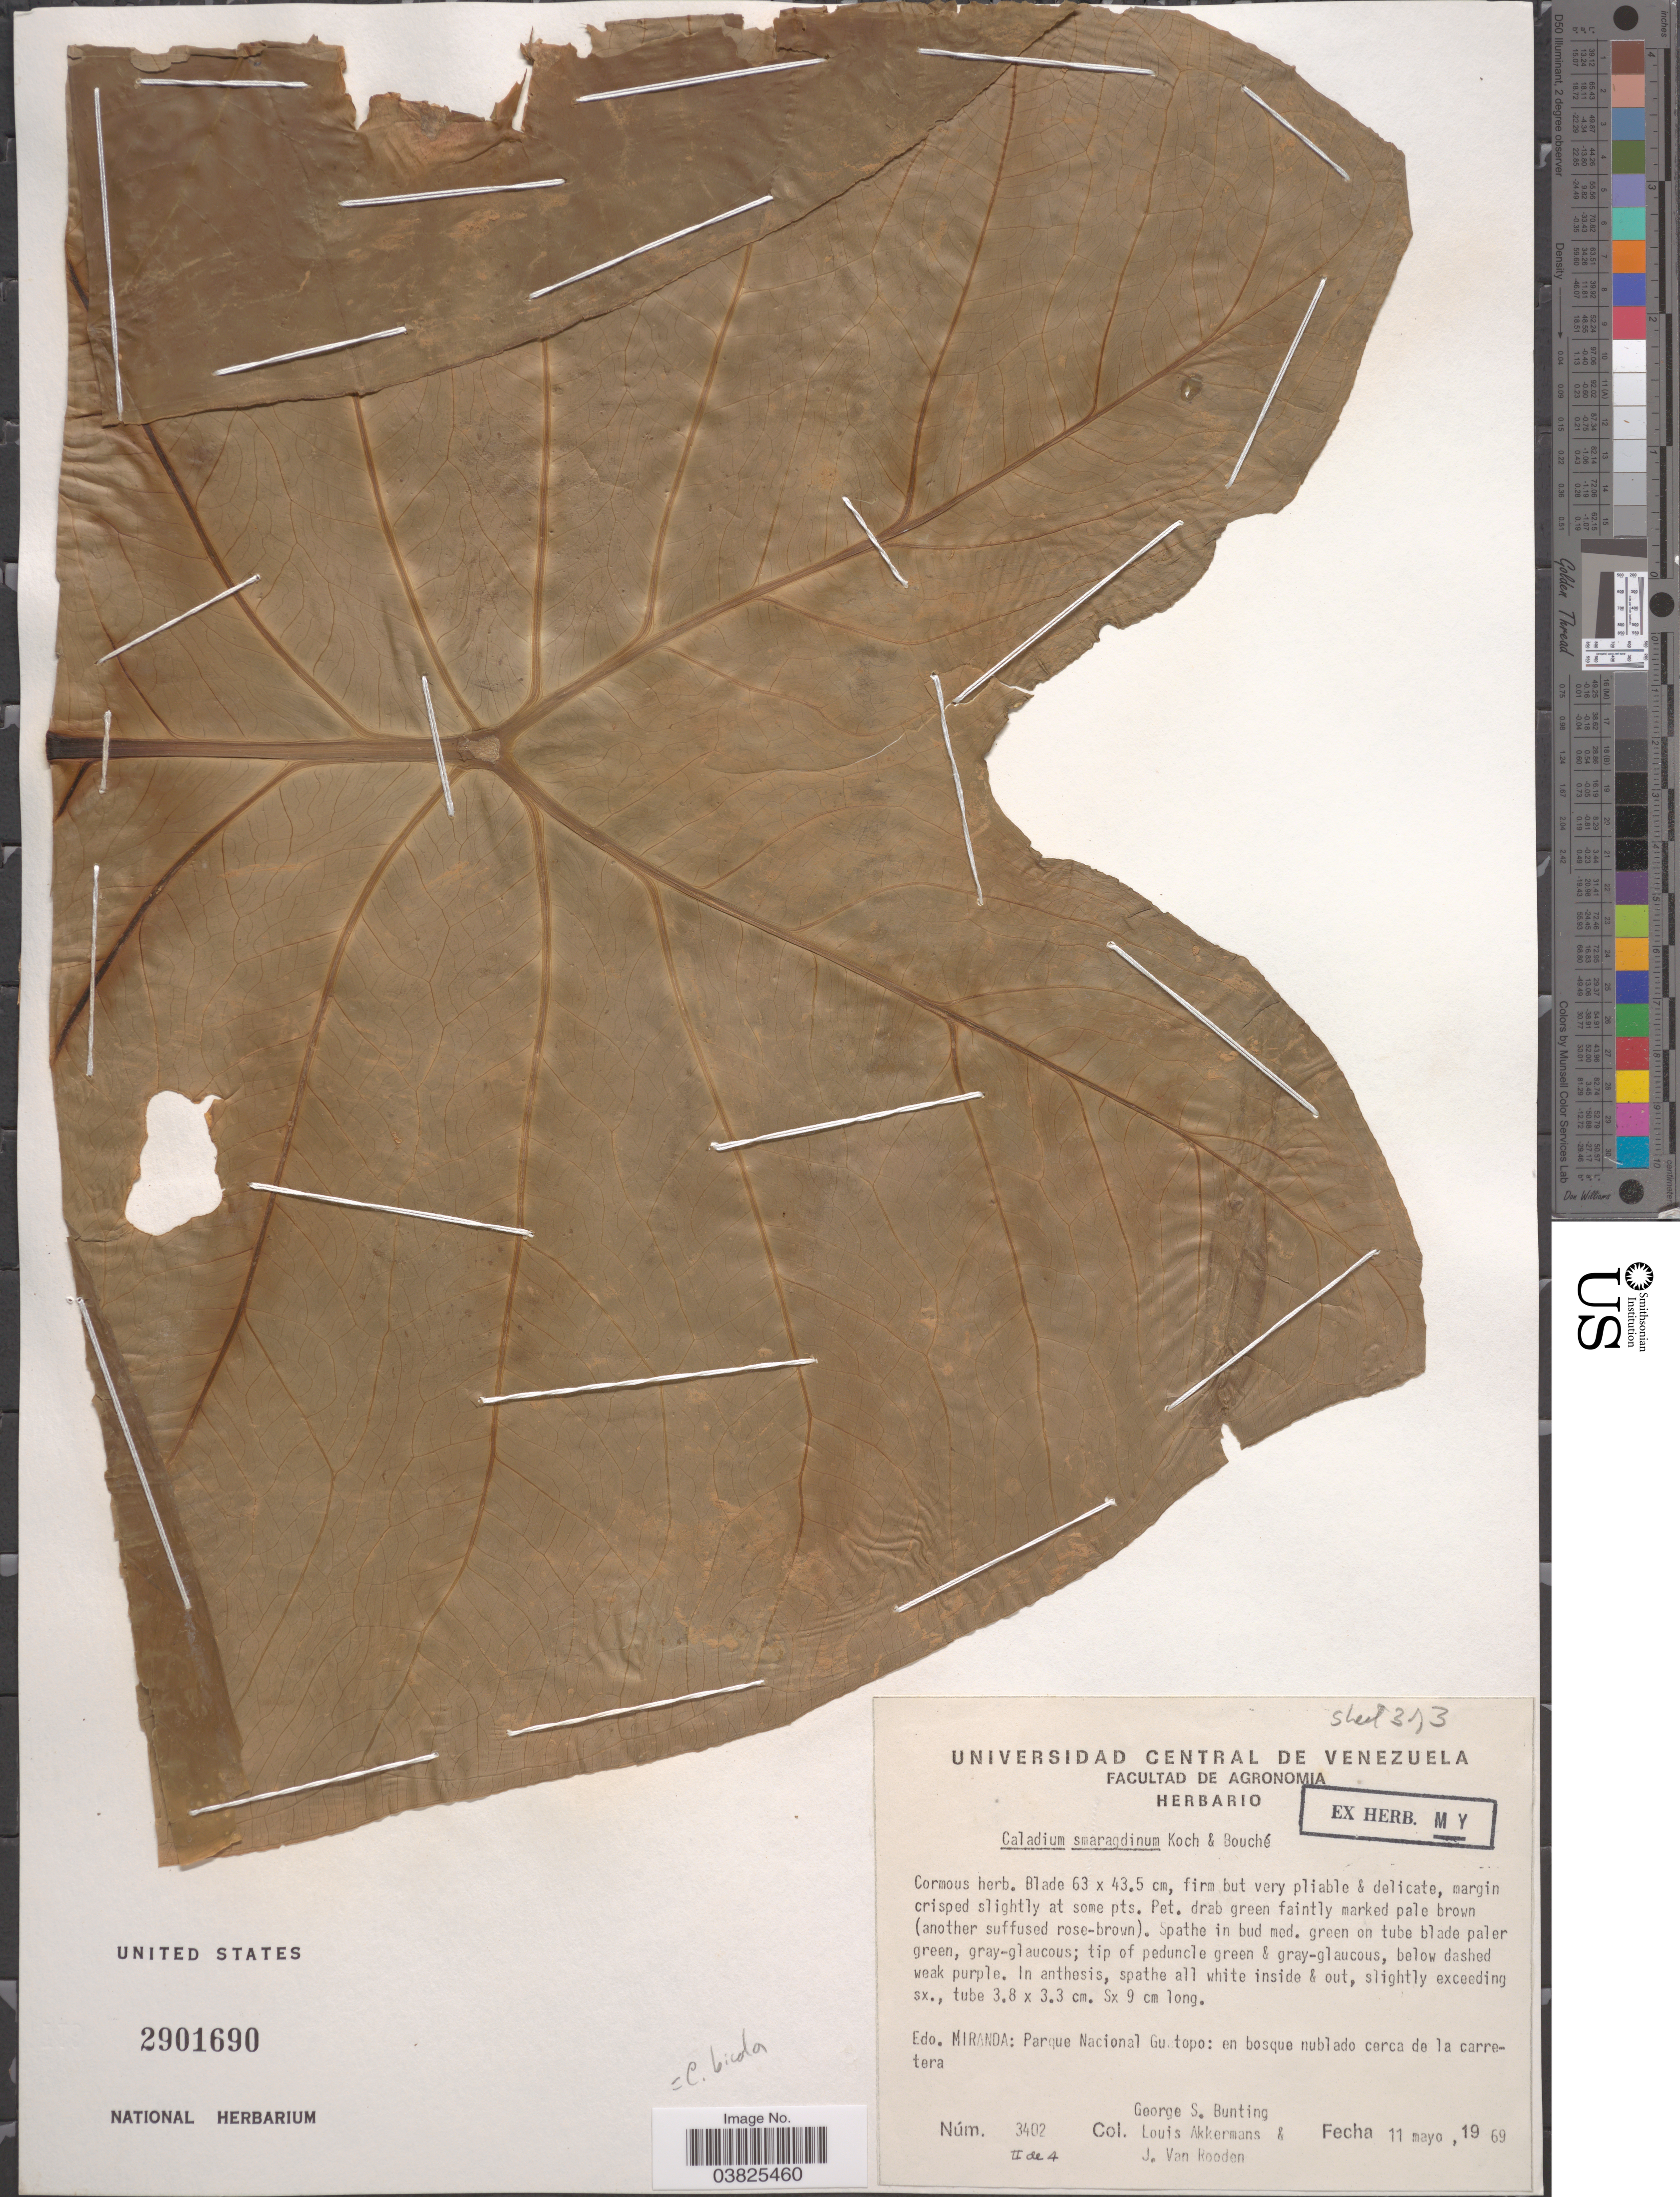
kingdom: Plantae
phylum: Tracheophyta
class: Liliopsida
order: Alismatales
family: Araceae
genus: Caladium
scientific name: Caladium bicolor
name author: (Aiton) Vent.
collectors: G. S. Bunting, L. M. Akkermans & J. Van Rooden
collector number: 3402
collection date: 1969-05-11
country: Venezuela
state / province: Miranda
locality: Parque Nacional Guatopo.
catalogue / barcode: US 2901690